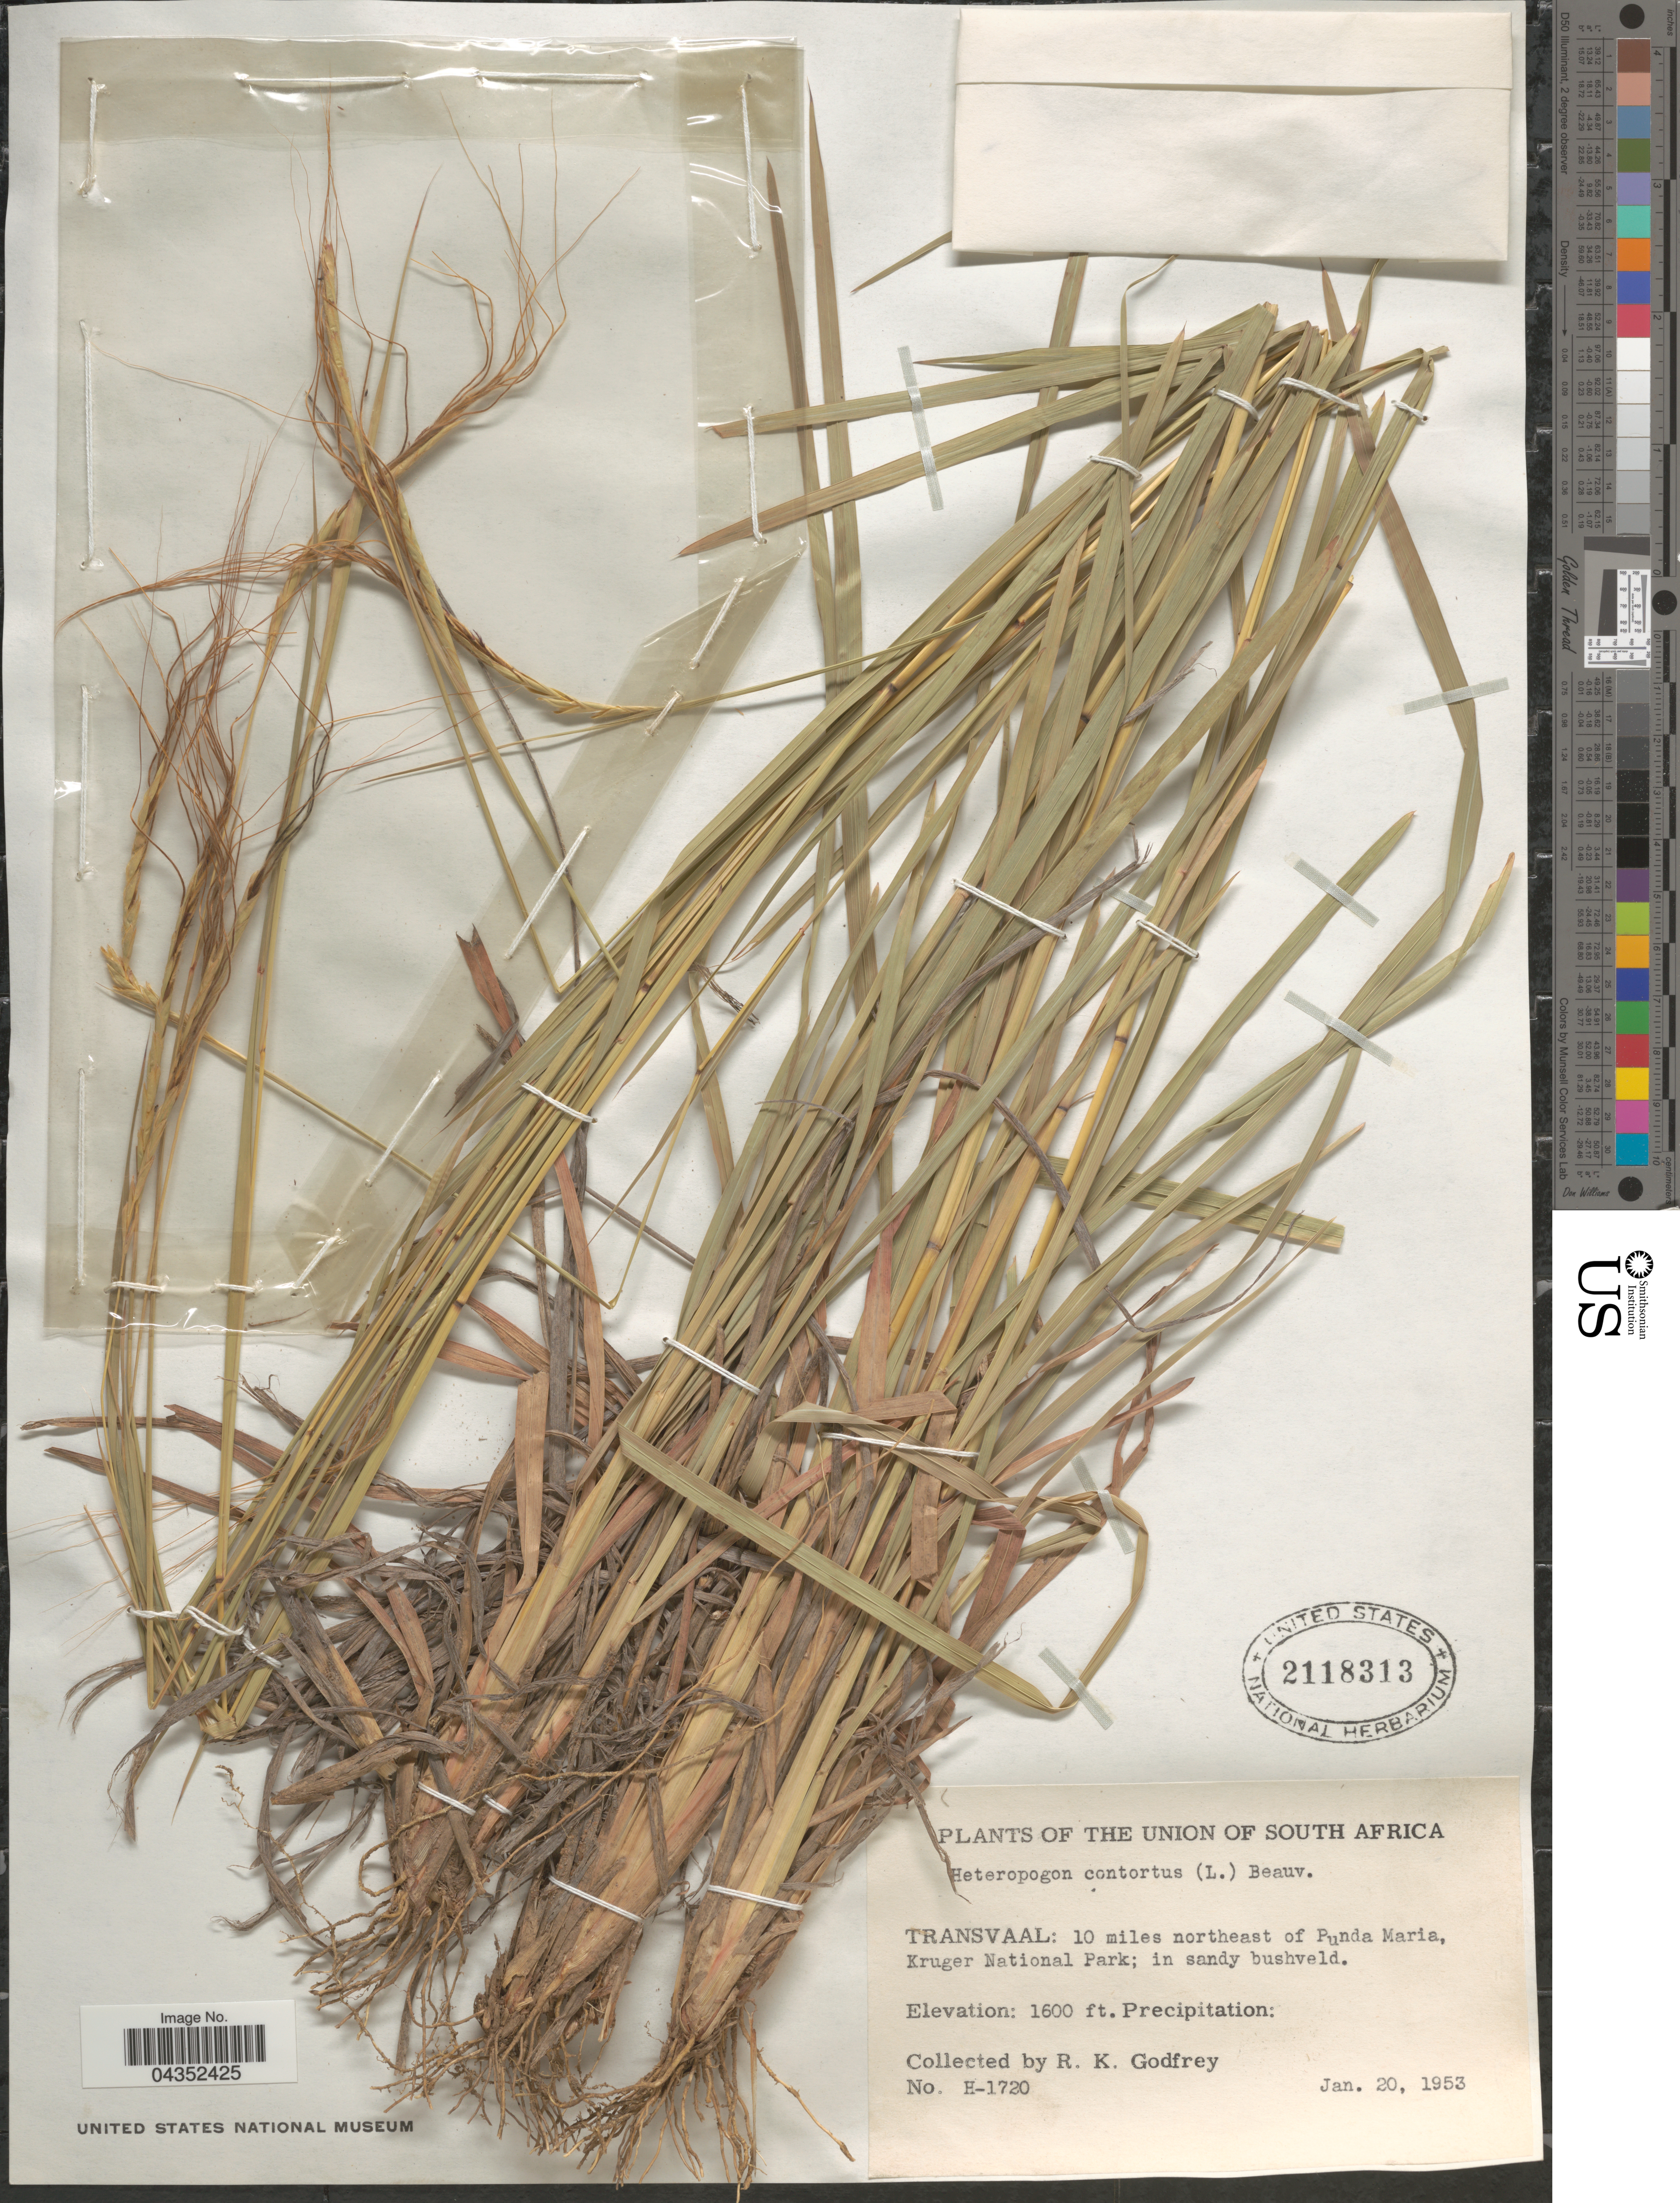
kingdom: Plantae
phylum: Tracheophyta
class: Liliopsida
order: Poales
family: Poaceae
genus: Heteropogon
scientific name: Heteropogon contortus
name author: (L.) P. Beauv. ex Roem. & Schult.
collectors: R. K. Godfrey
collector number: H-1720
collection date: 1953-01-20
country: South Africa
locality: The Union of South Africa. Transvaal: 10 miles northeast of Punda Maria, Kruger National Park.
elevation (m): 488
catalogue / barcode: US 2118313